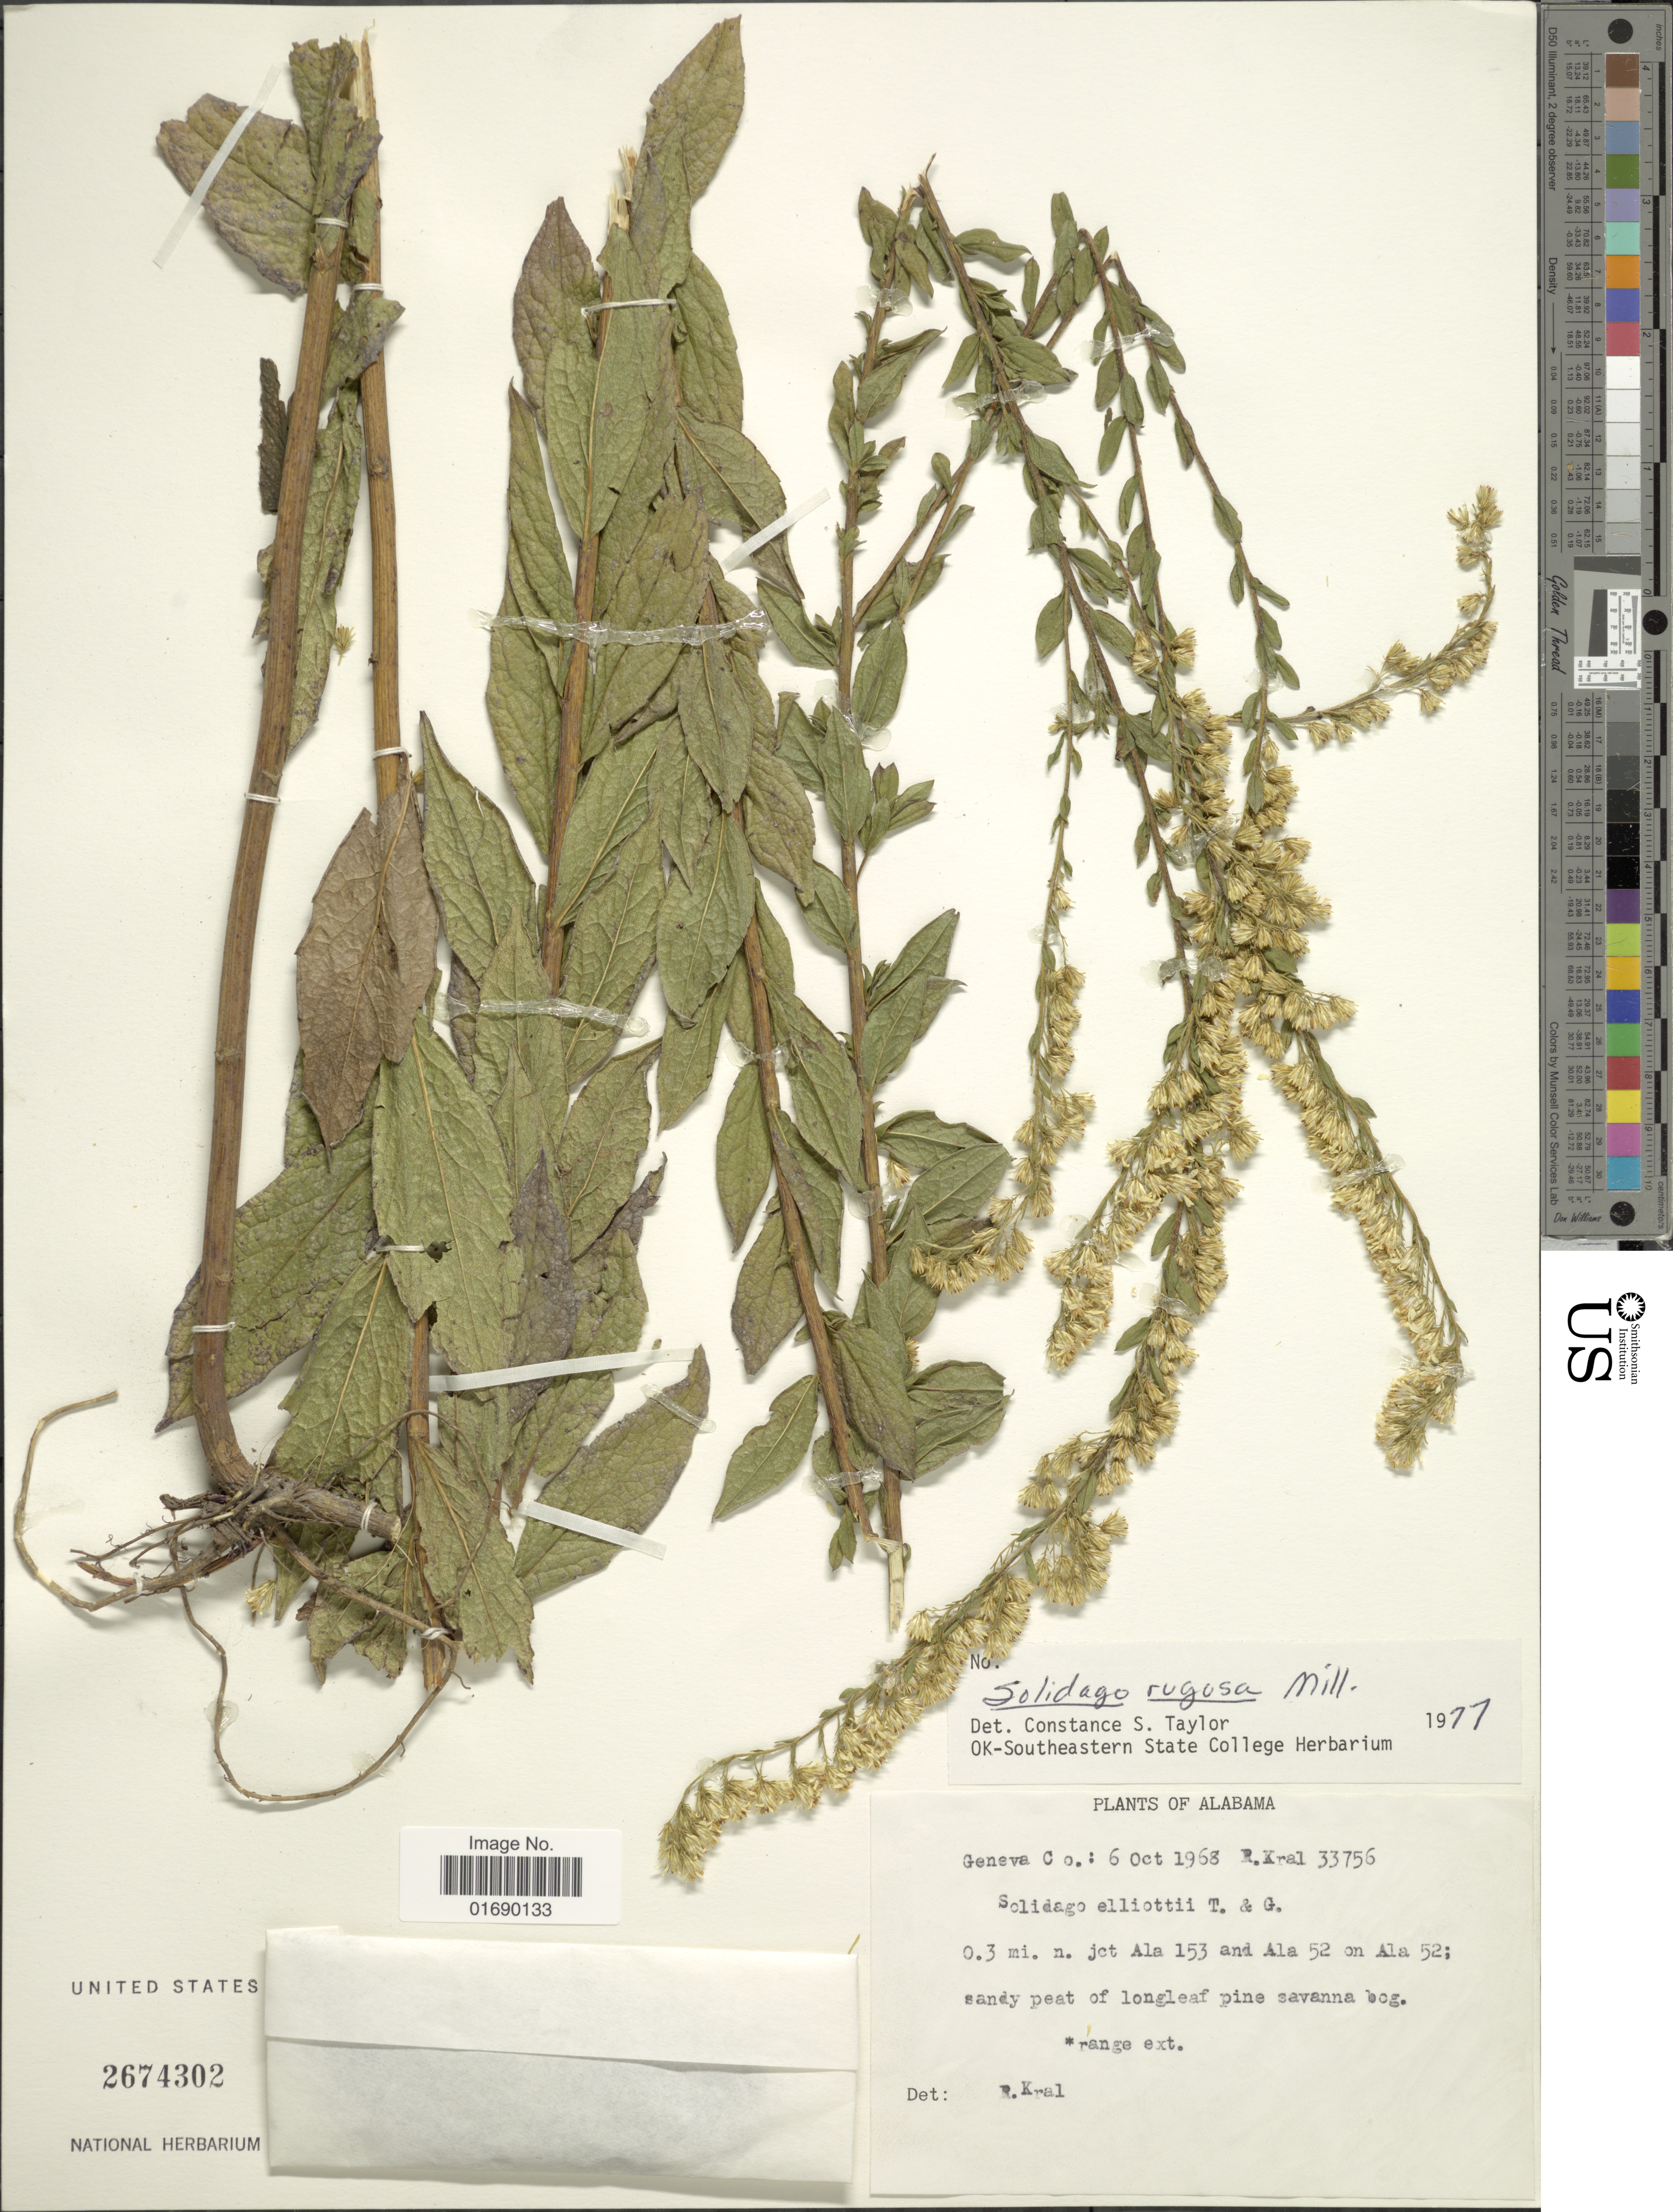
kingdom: Plantae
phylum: Tracheophyta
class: Magnoliopsida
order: Asterales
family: Asteraceae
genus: Solidago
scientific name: Solidago rugosa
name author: Mill.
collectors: R. Kral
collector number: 33756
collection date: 1968-10-06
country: United States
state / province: Alabama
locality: Geneva Co, 0.3 mi n jct Ala 153 and Ala 52 on Ala 52; sandy peat of longleaf pine savanna bog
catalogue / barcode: US 2674302